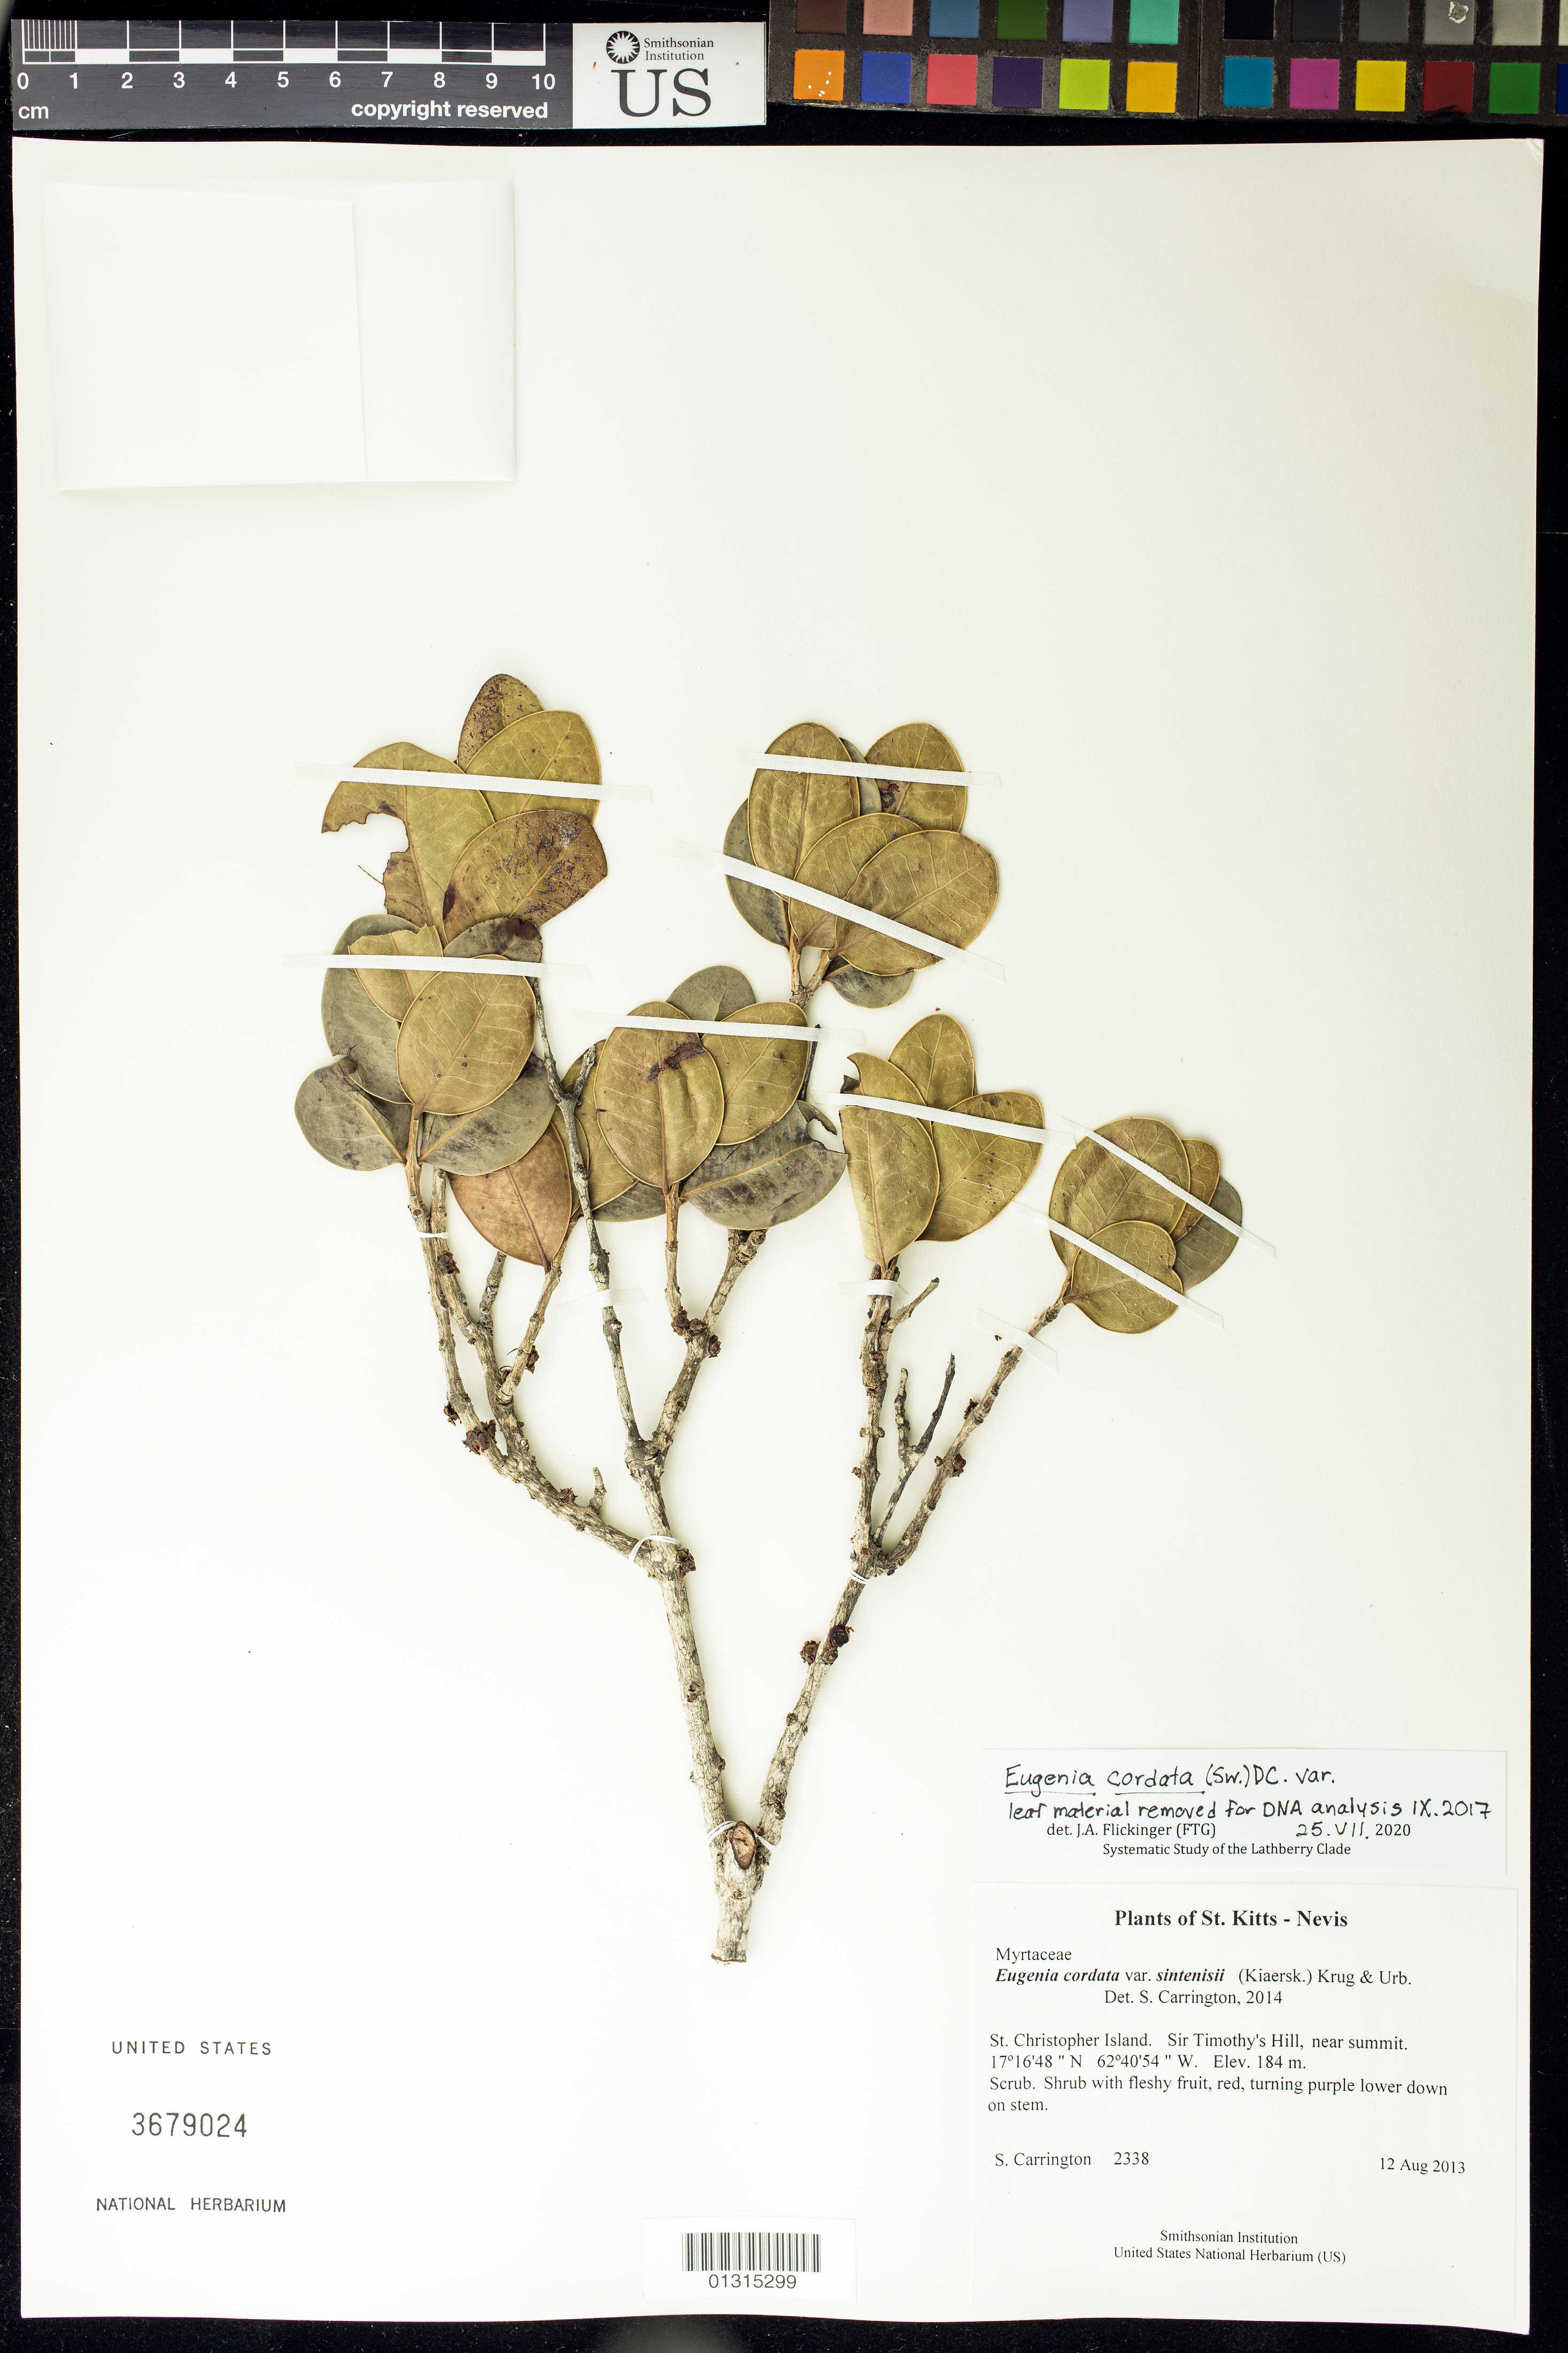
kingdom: Plantae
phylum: Tracheophyta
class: Magnoliopsida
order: Myrtales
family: Myrtaceae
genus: Eugenia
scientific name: Eugenia cordata var. sintenisii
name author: (Kiaersk.) Krug & Urb.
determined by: Carrington, C. M. S.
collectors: C. M. S. Carrington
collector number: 2338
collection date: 2013-08-12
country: St. Christopher-Nevis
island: St. Christopher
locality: Sir Timothy's Hill, near summit.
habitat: Scrub.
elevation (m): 184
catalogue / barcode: US 3679024